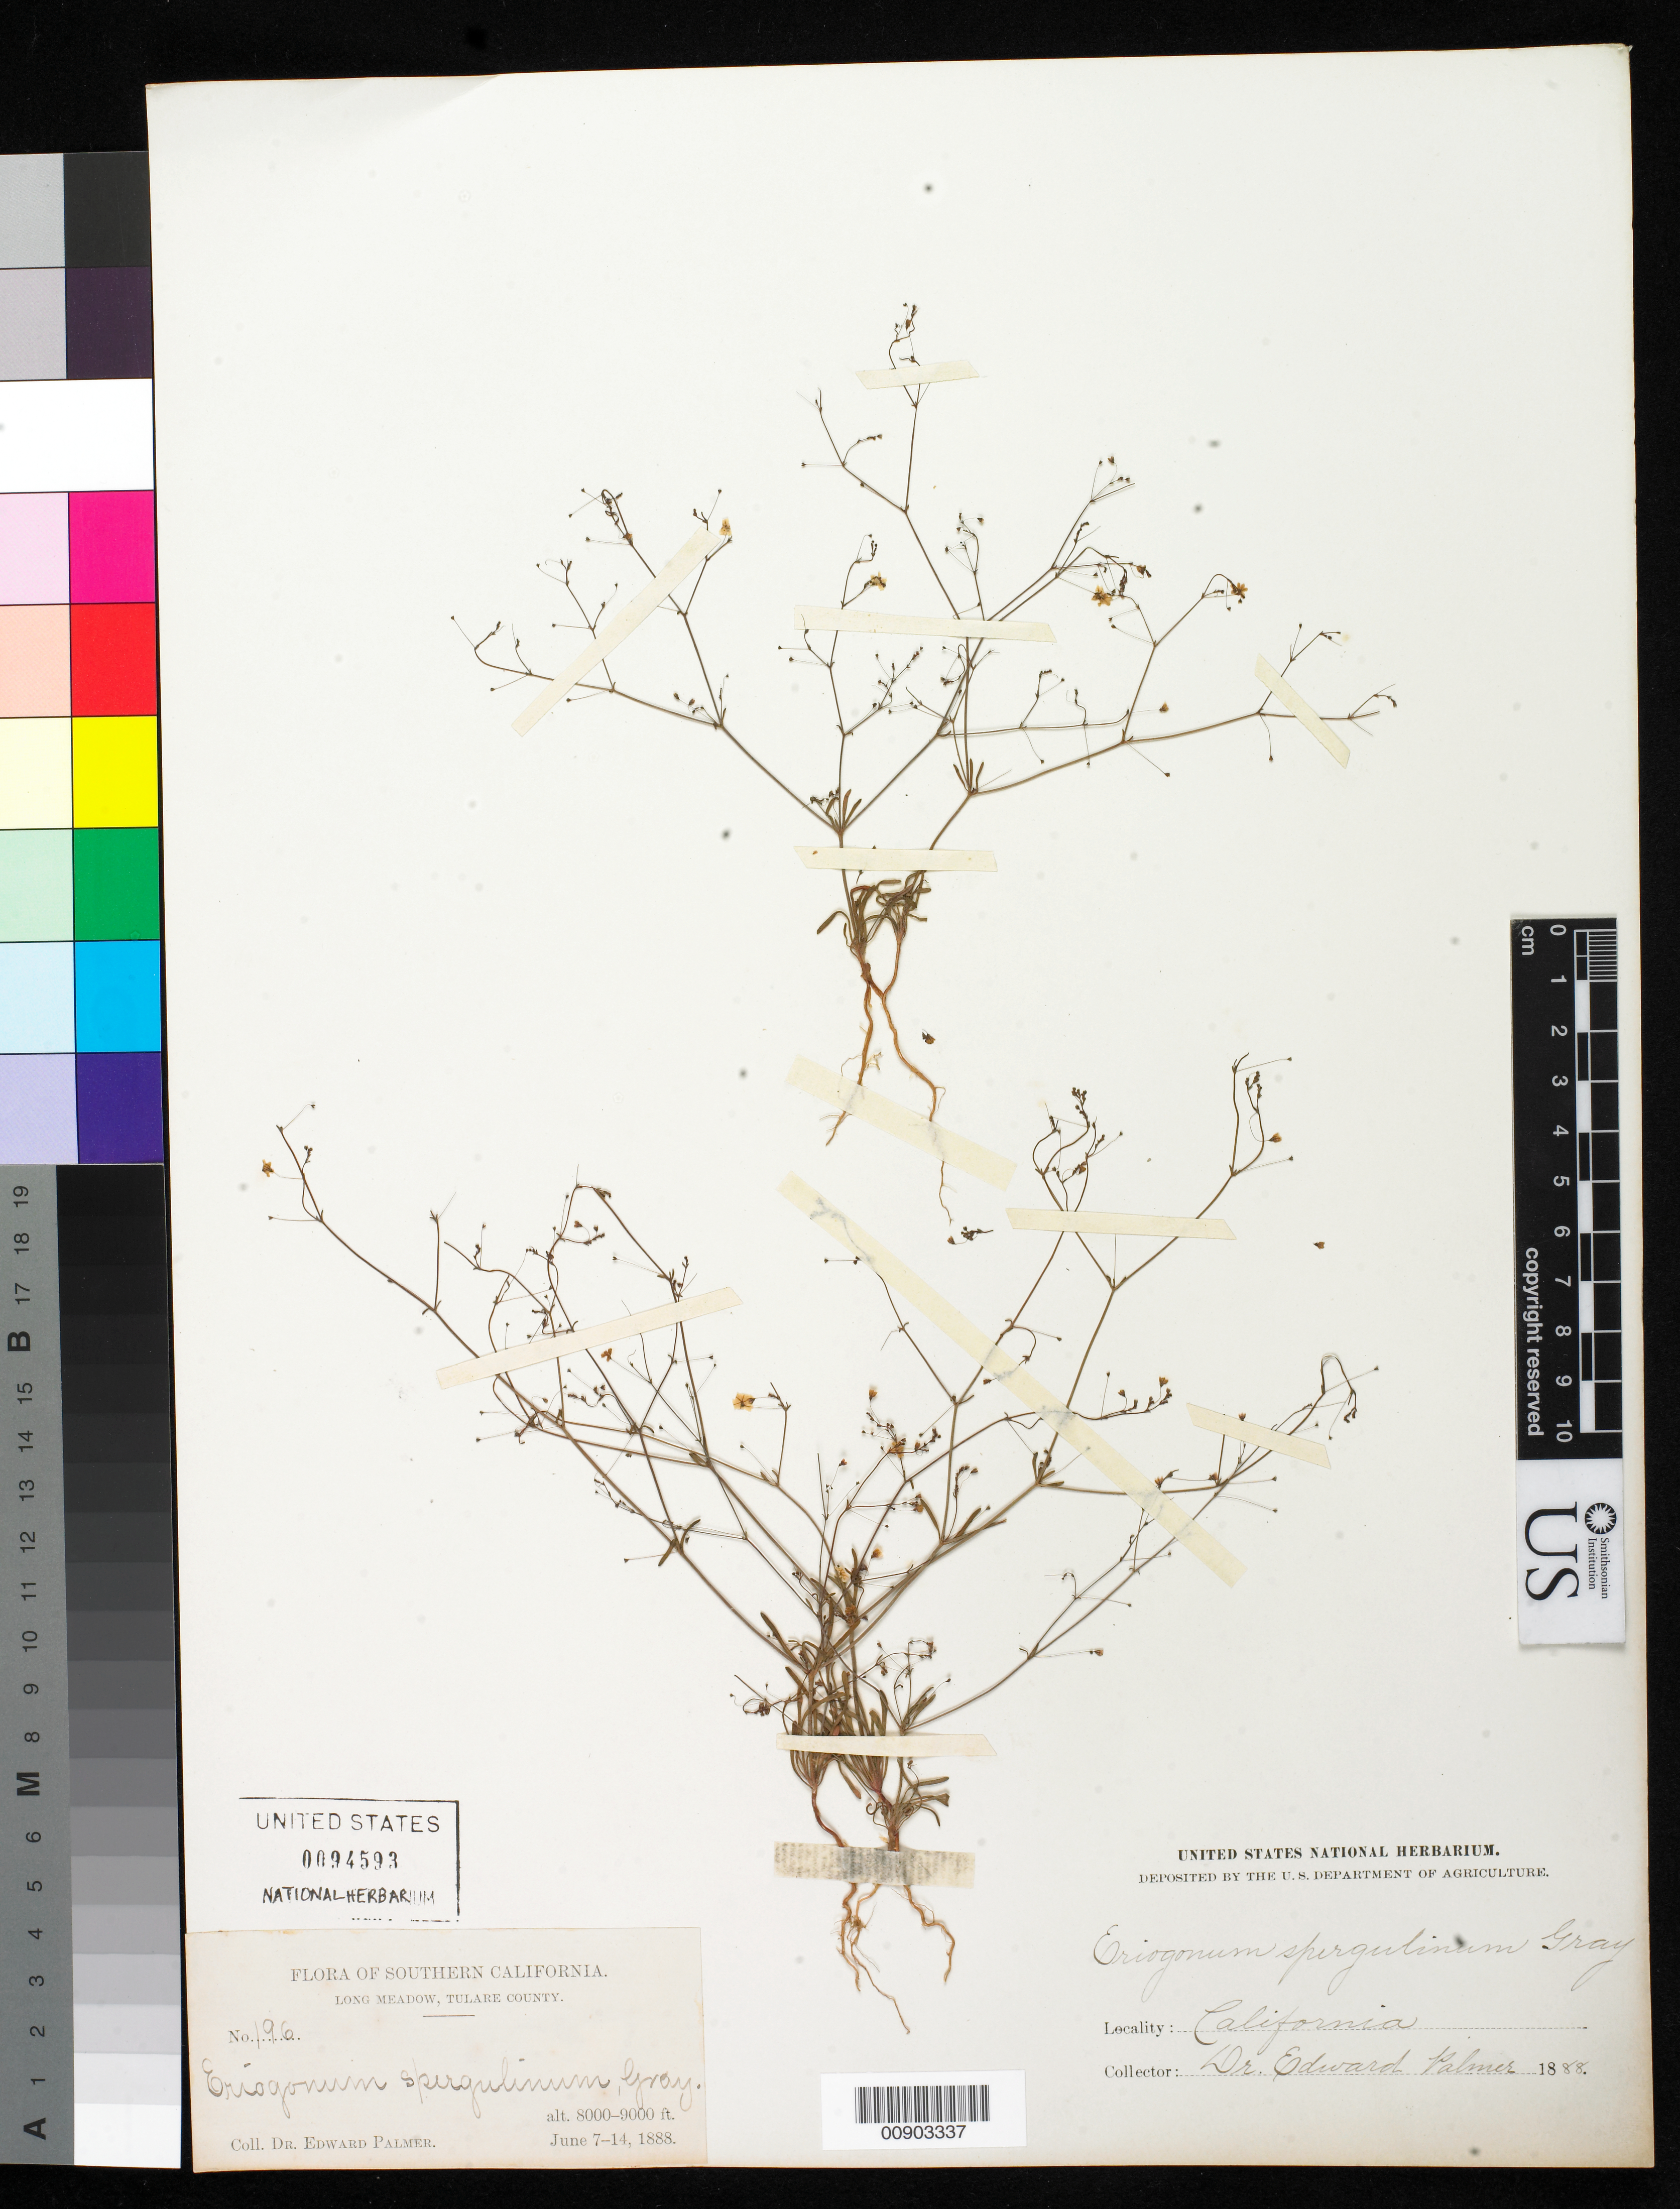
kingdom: Plantae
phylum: Tracheophyta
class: Magnoliopsida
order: Caryophyllales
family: Polygonaceae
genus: Eriogonum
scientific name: Eriogonum spergulinum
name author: A. Gray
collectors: E. Palmer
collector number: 196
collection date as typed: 07 Jun 1888 to 14 Jun 1888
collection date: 1888-06-07/1888-06-14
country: United States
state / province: California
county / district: Tulare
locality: Long Meadow, Tulare County, California.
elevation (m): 2438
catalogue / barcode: US 94593